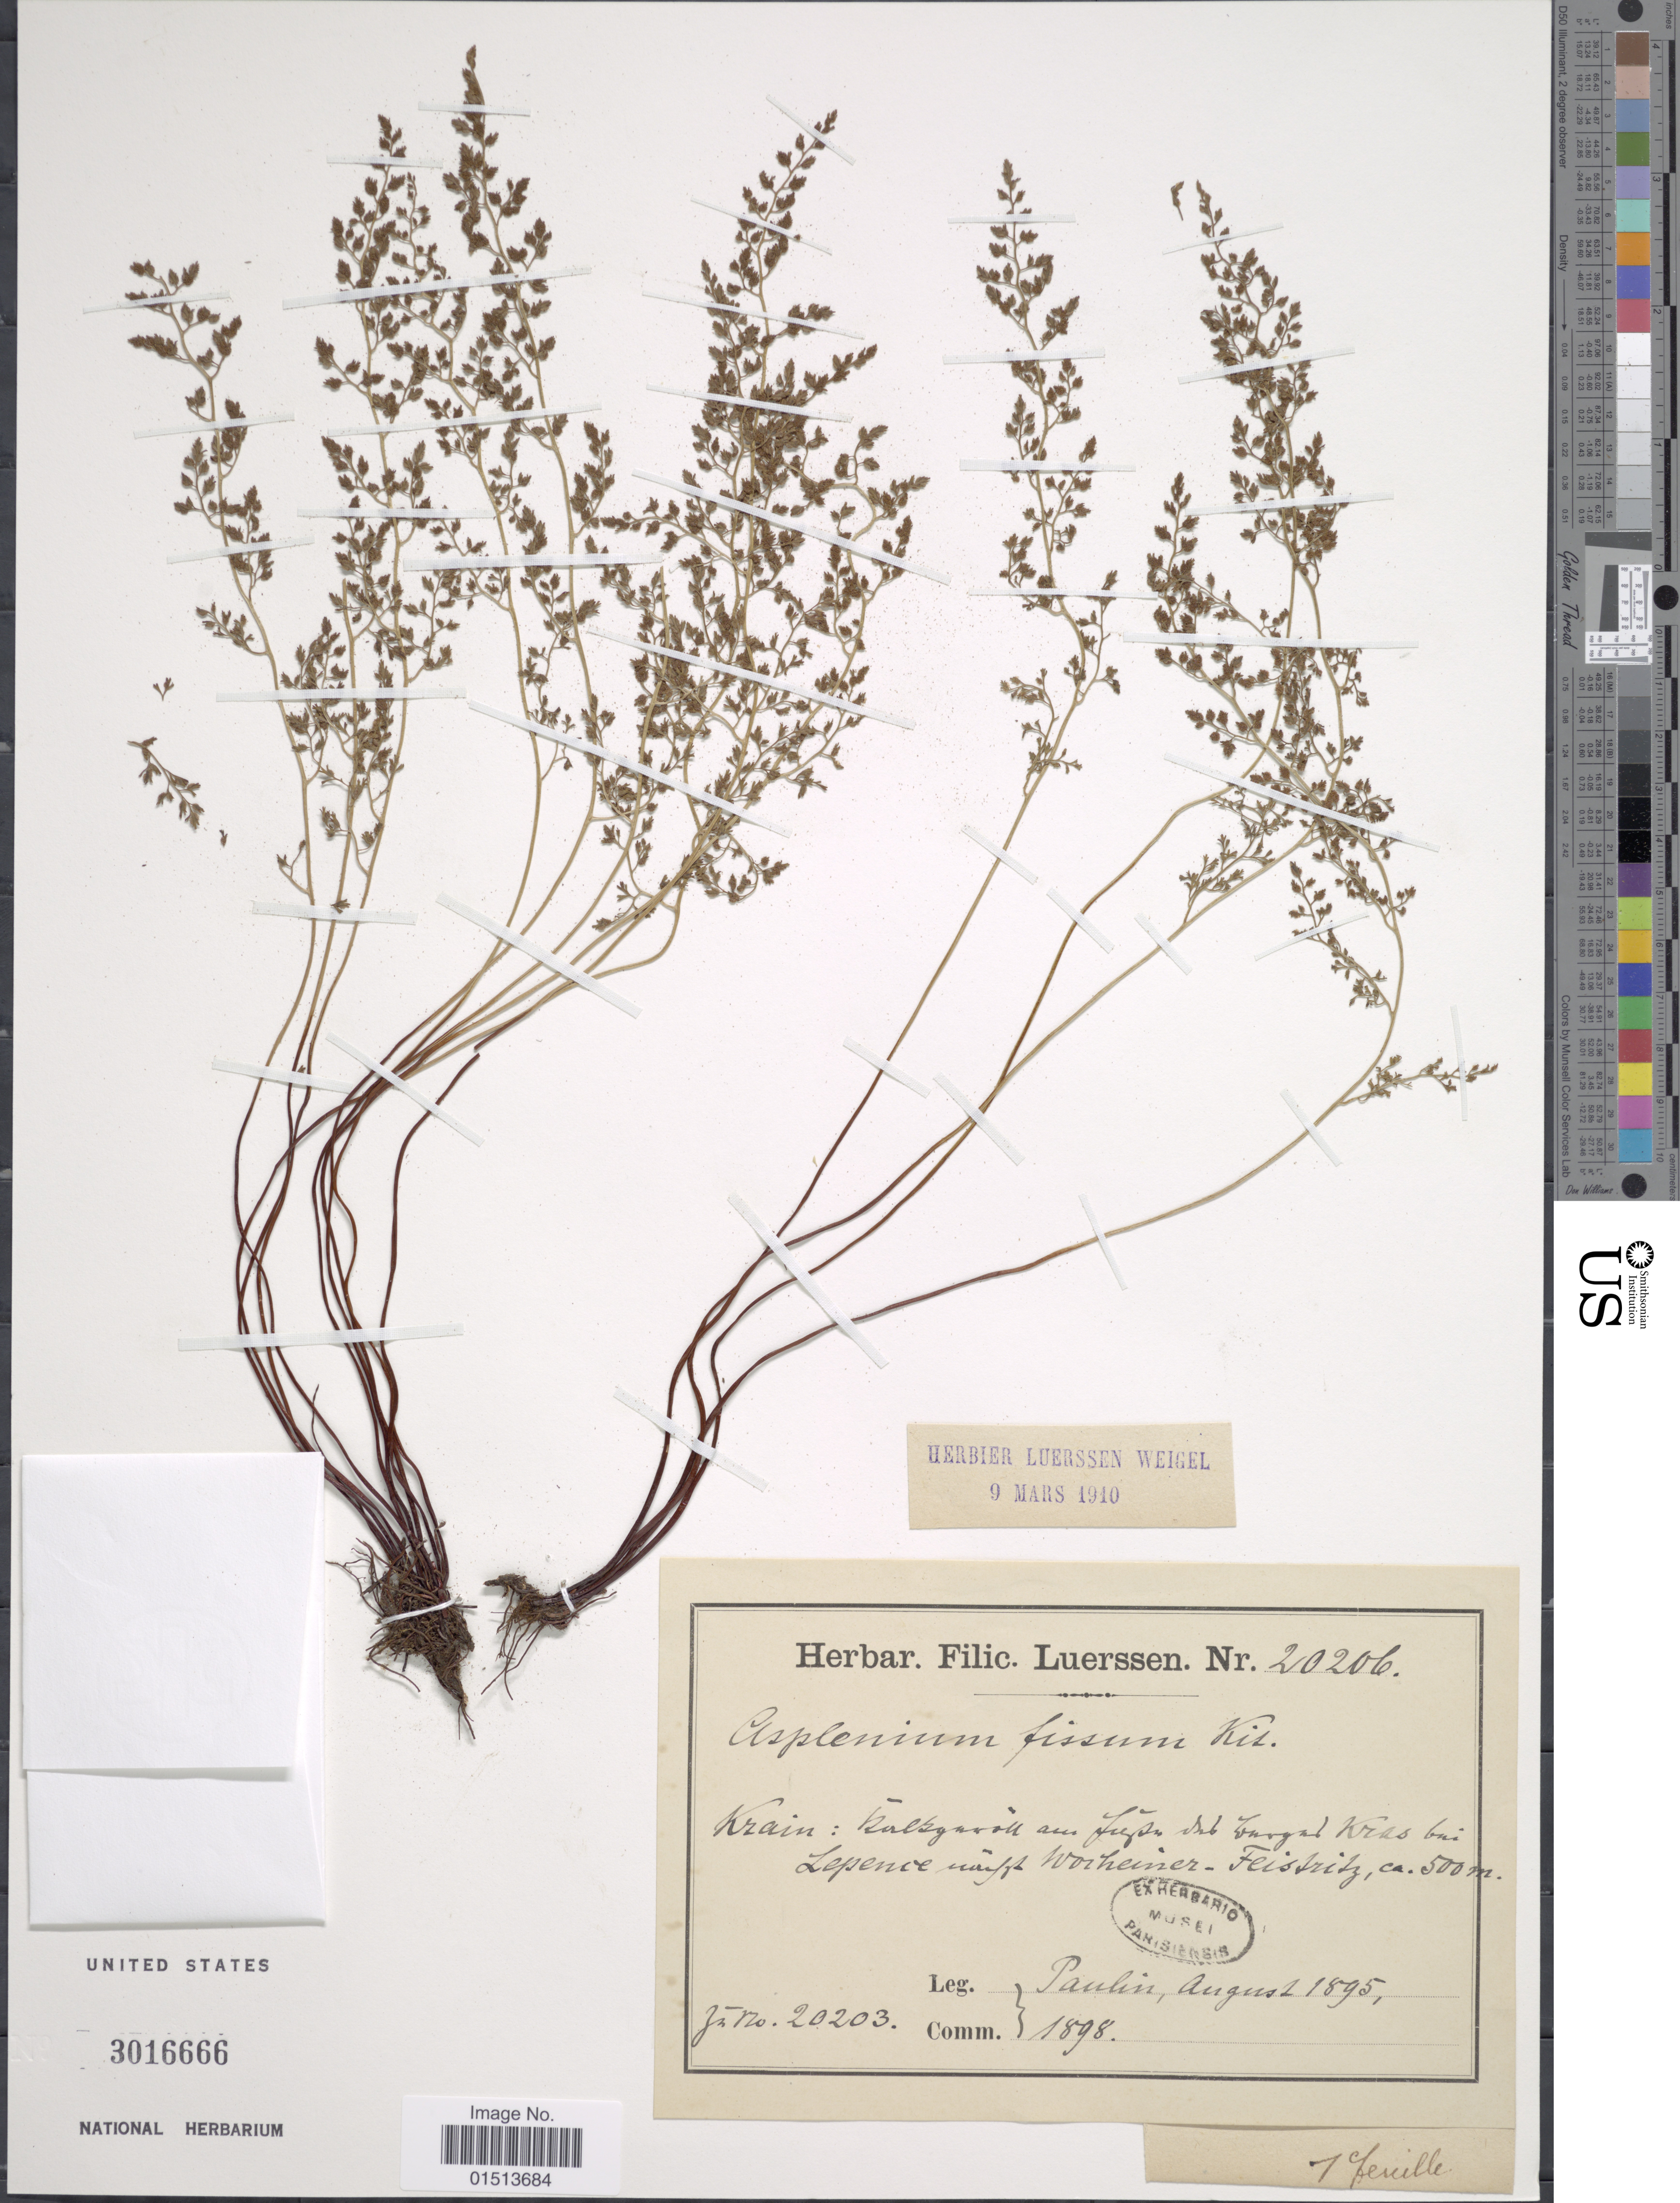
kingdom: Plantae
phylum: Tracheophyta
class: Polypodiopsida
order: Polypodiales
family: Aspleniaceae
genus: Asplenium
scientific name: Asplenium fissum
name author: Willd.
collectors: -. Paulin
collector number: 20203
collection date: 1895-08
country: Slovenia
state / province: Bohinj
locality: Krain: kulzgurald am fufsen sub bargand Kras bai Lepenoe auft Worheiner-Feistrictz. [interpreted]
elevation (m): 500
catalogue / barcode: US 3016666